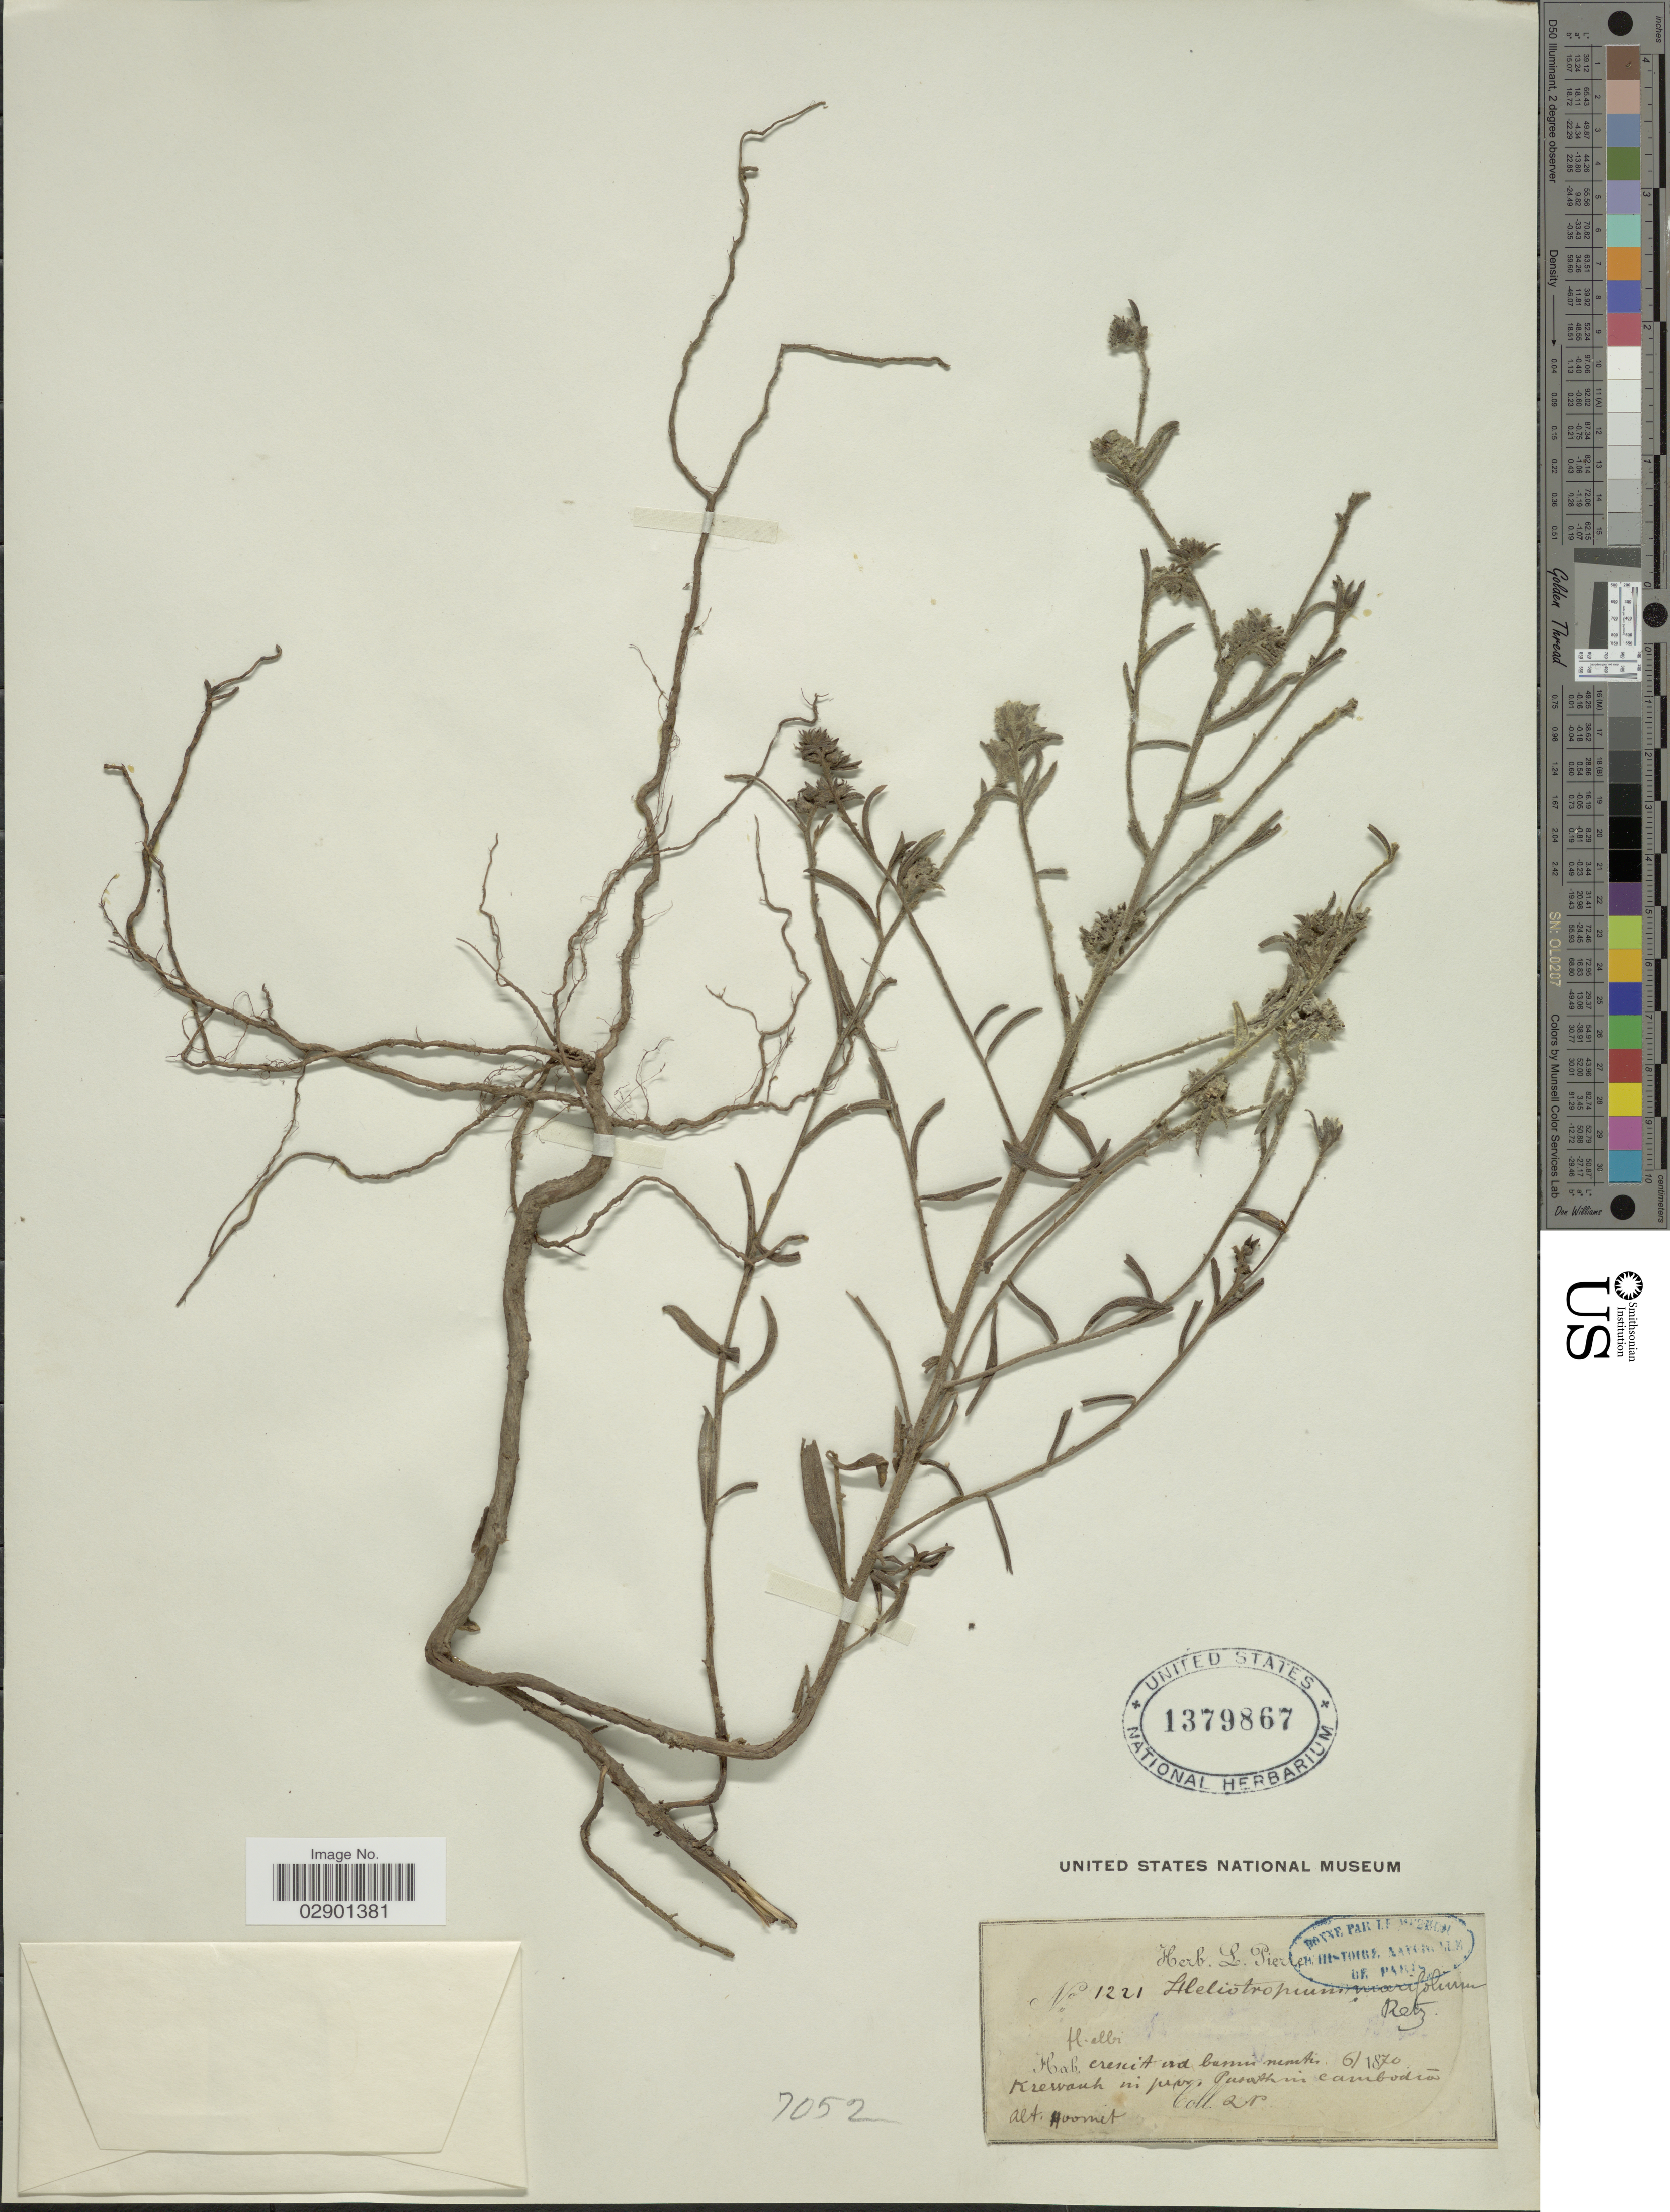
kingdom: Plantae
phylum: Tracheophyta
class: Magnoliopsida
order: Boraginales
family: Heliotropiaceae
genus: Heliotropium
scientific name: Heliotropium marifolium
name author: J. Koenig ex Retz.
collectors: L. Pierre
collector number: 1221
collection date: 1870-06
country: Cambodia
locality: Cresit ad bami monte, Kreswach in prov Purathin Cambodia.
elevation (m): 400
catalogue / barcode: US 1379867